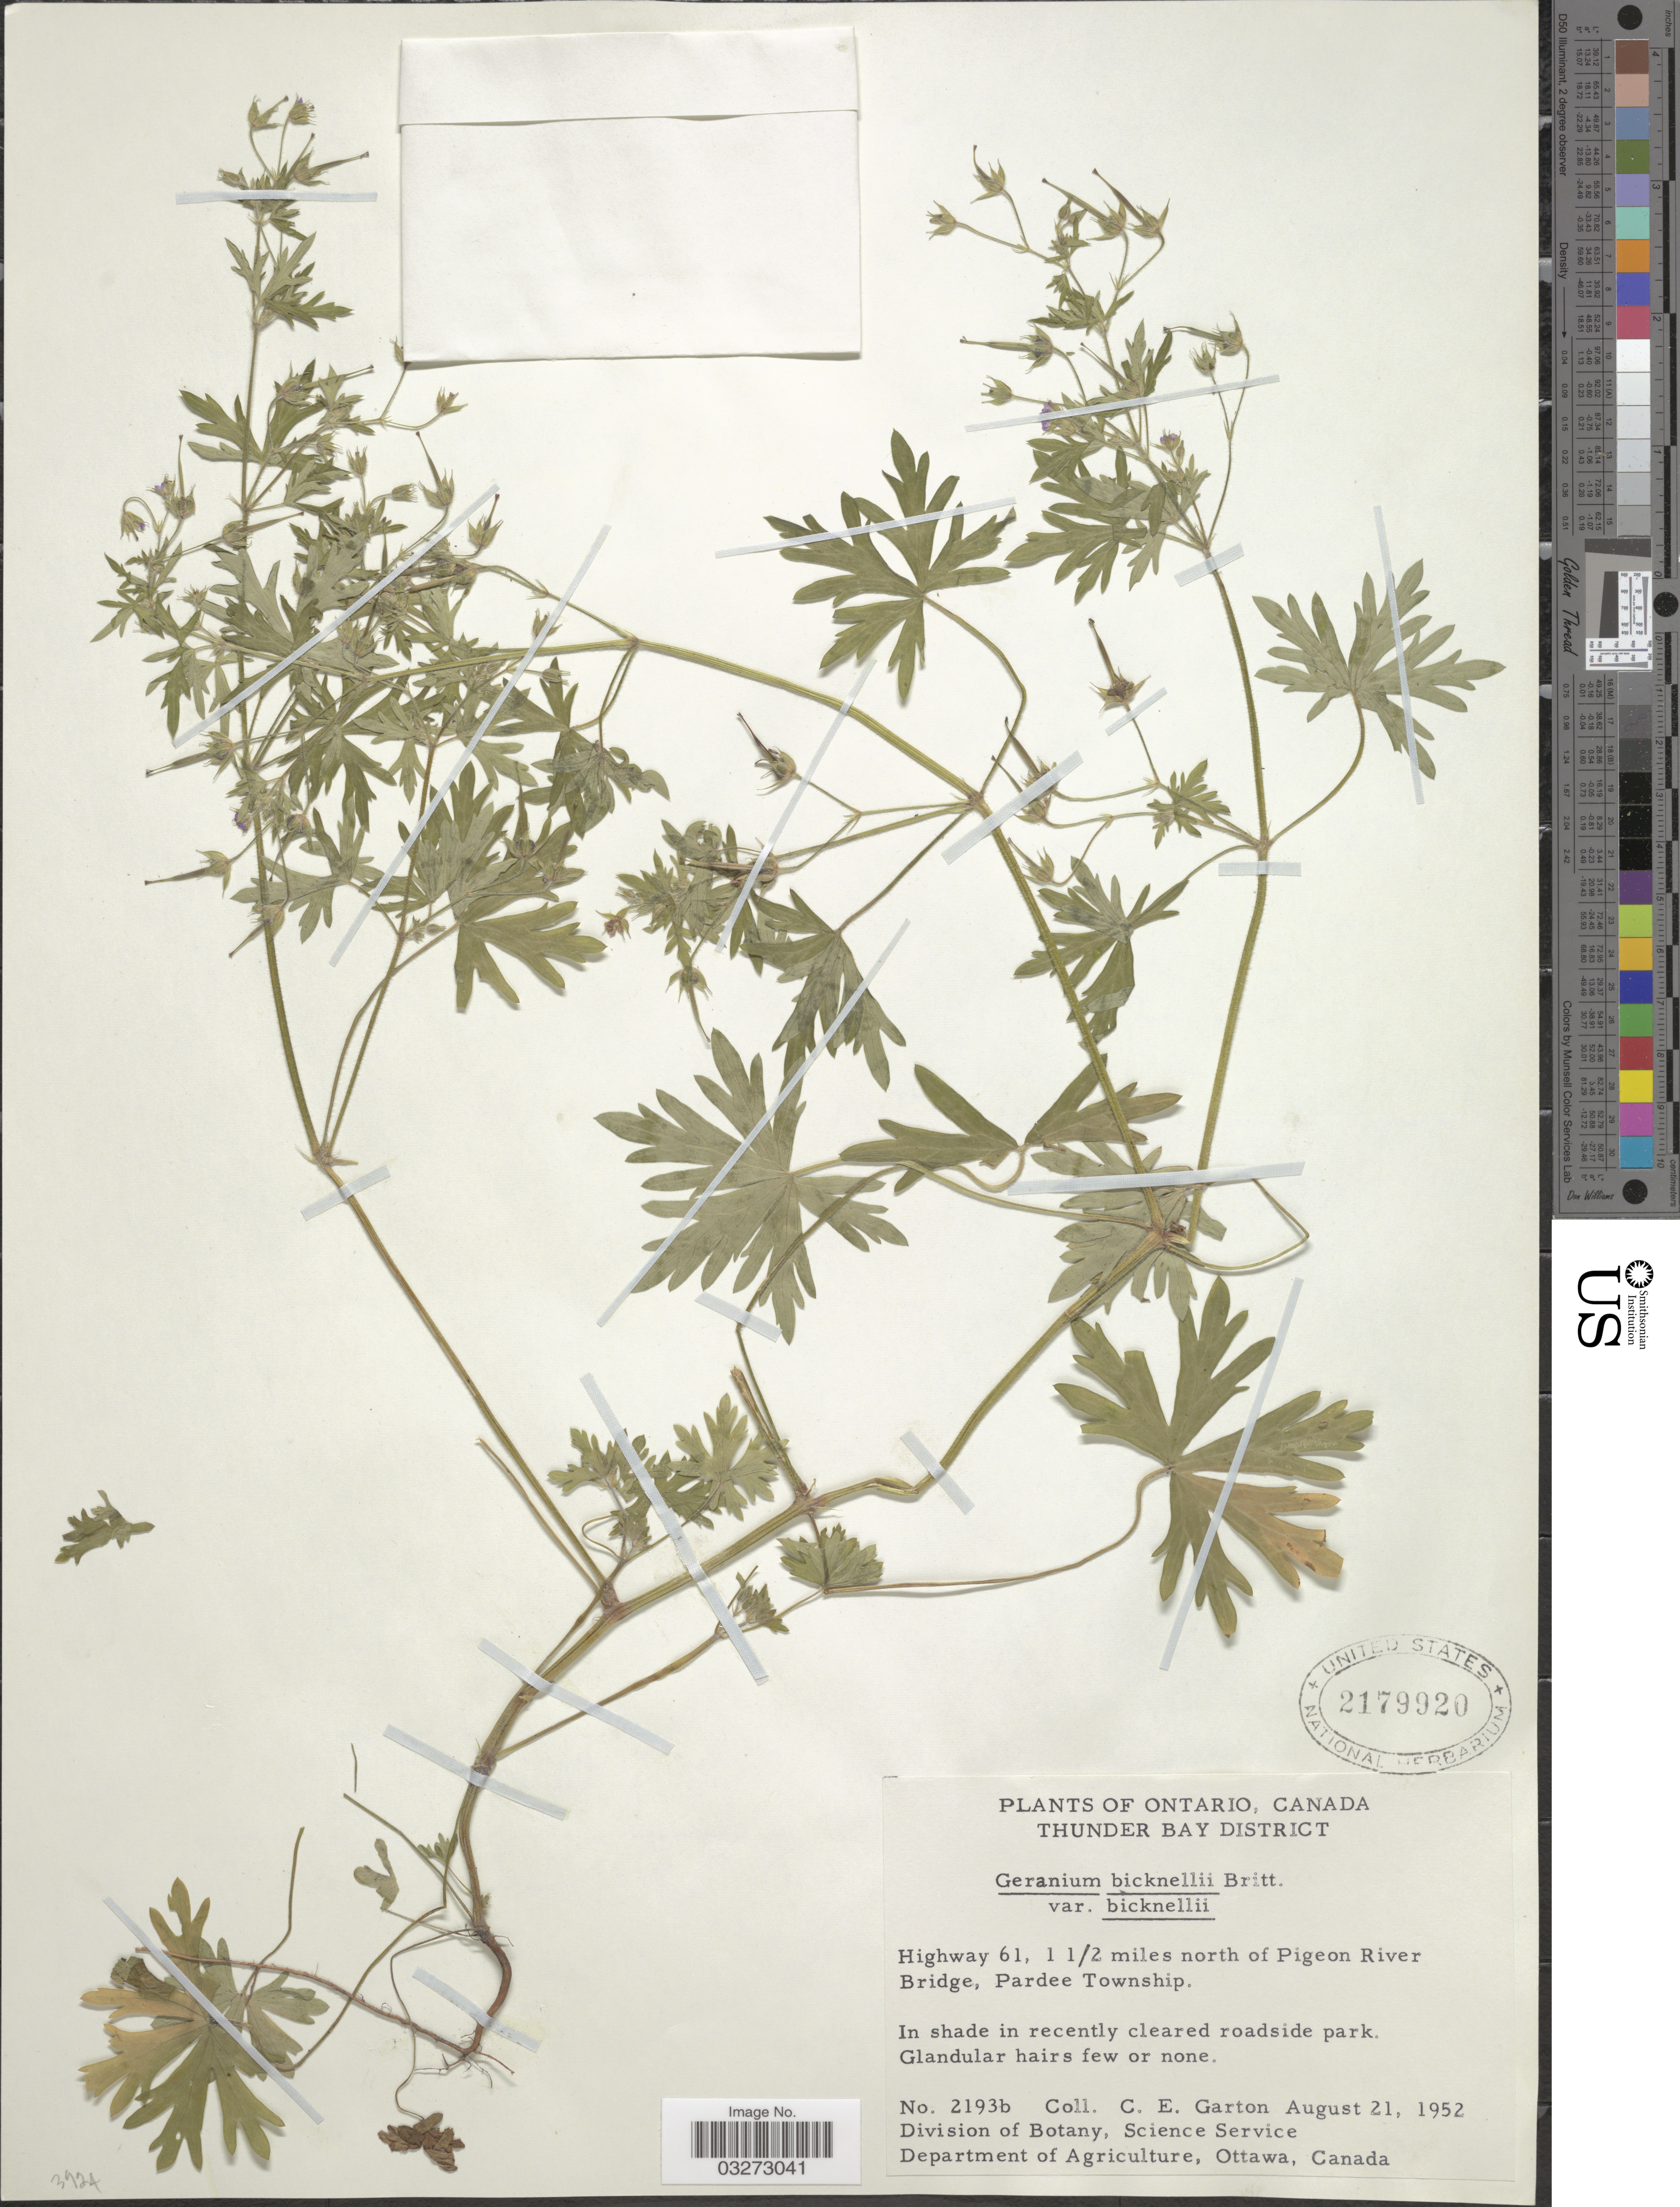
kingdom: Plantae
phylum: Tracheophyta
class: Magnoliopsida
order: Geraniales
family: Geraniaceae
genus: Geranium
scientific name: Geranium bicknellii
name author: Britton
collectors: C. E. Garton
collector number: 2193b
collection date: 1952-08-21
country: Canada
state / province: Ontario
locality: Thunder Bay District, Highway 61, 1 ½ miles north of Pigeon River Bridge, Pardee Township.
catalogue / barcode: US 2179920